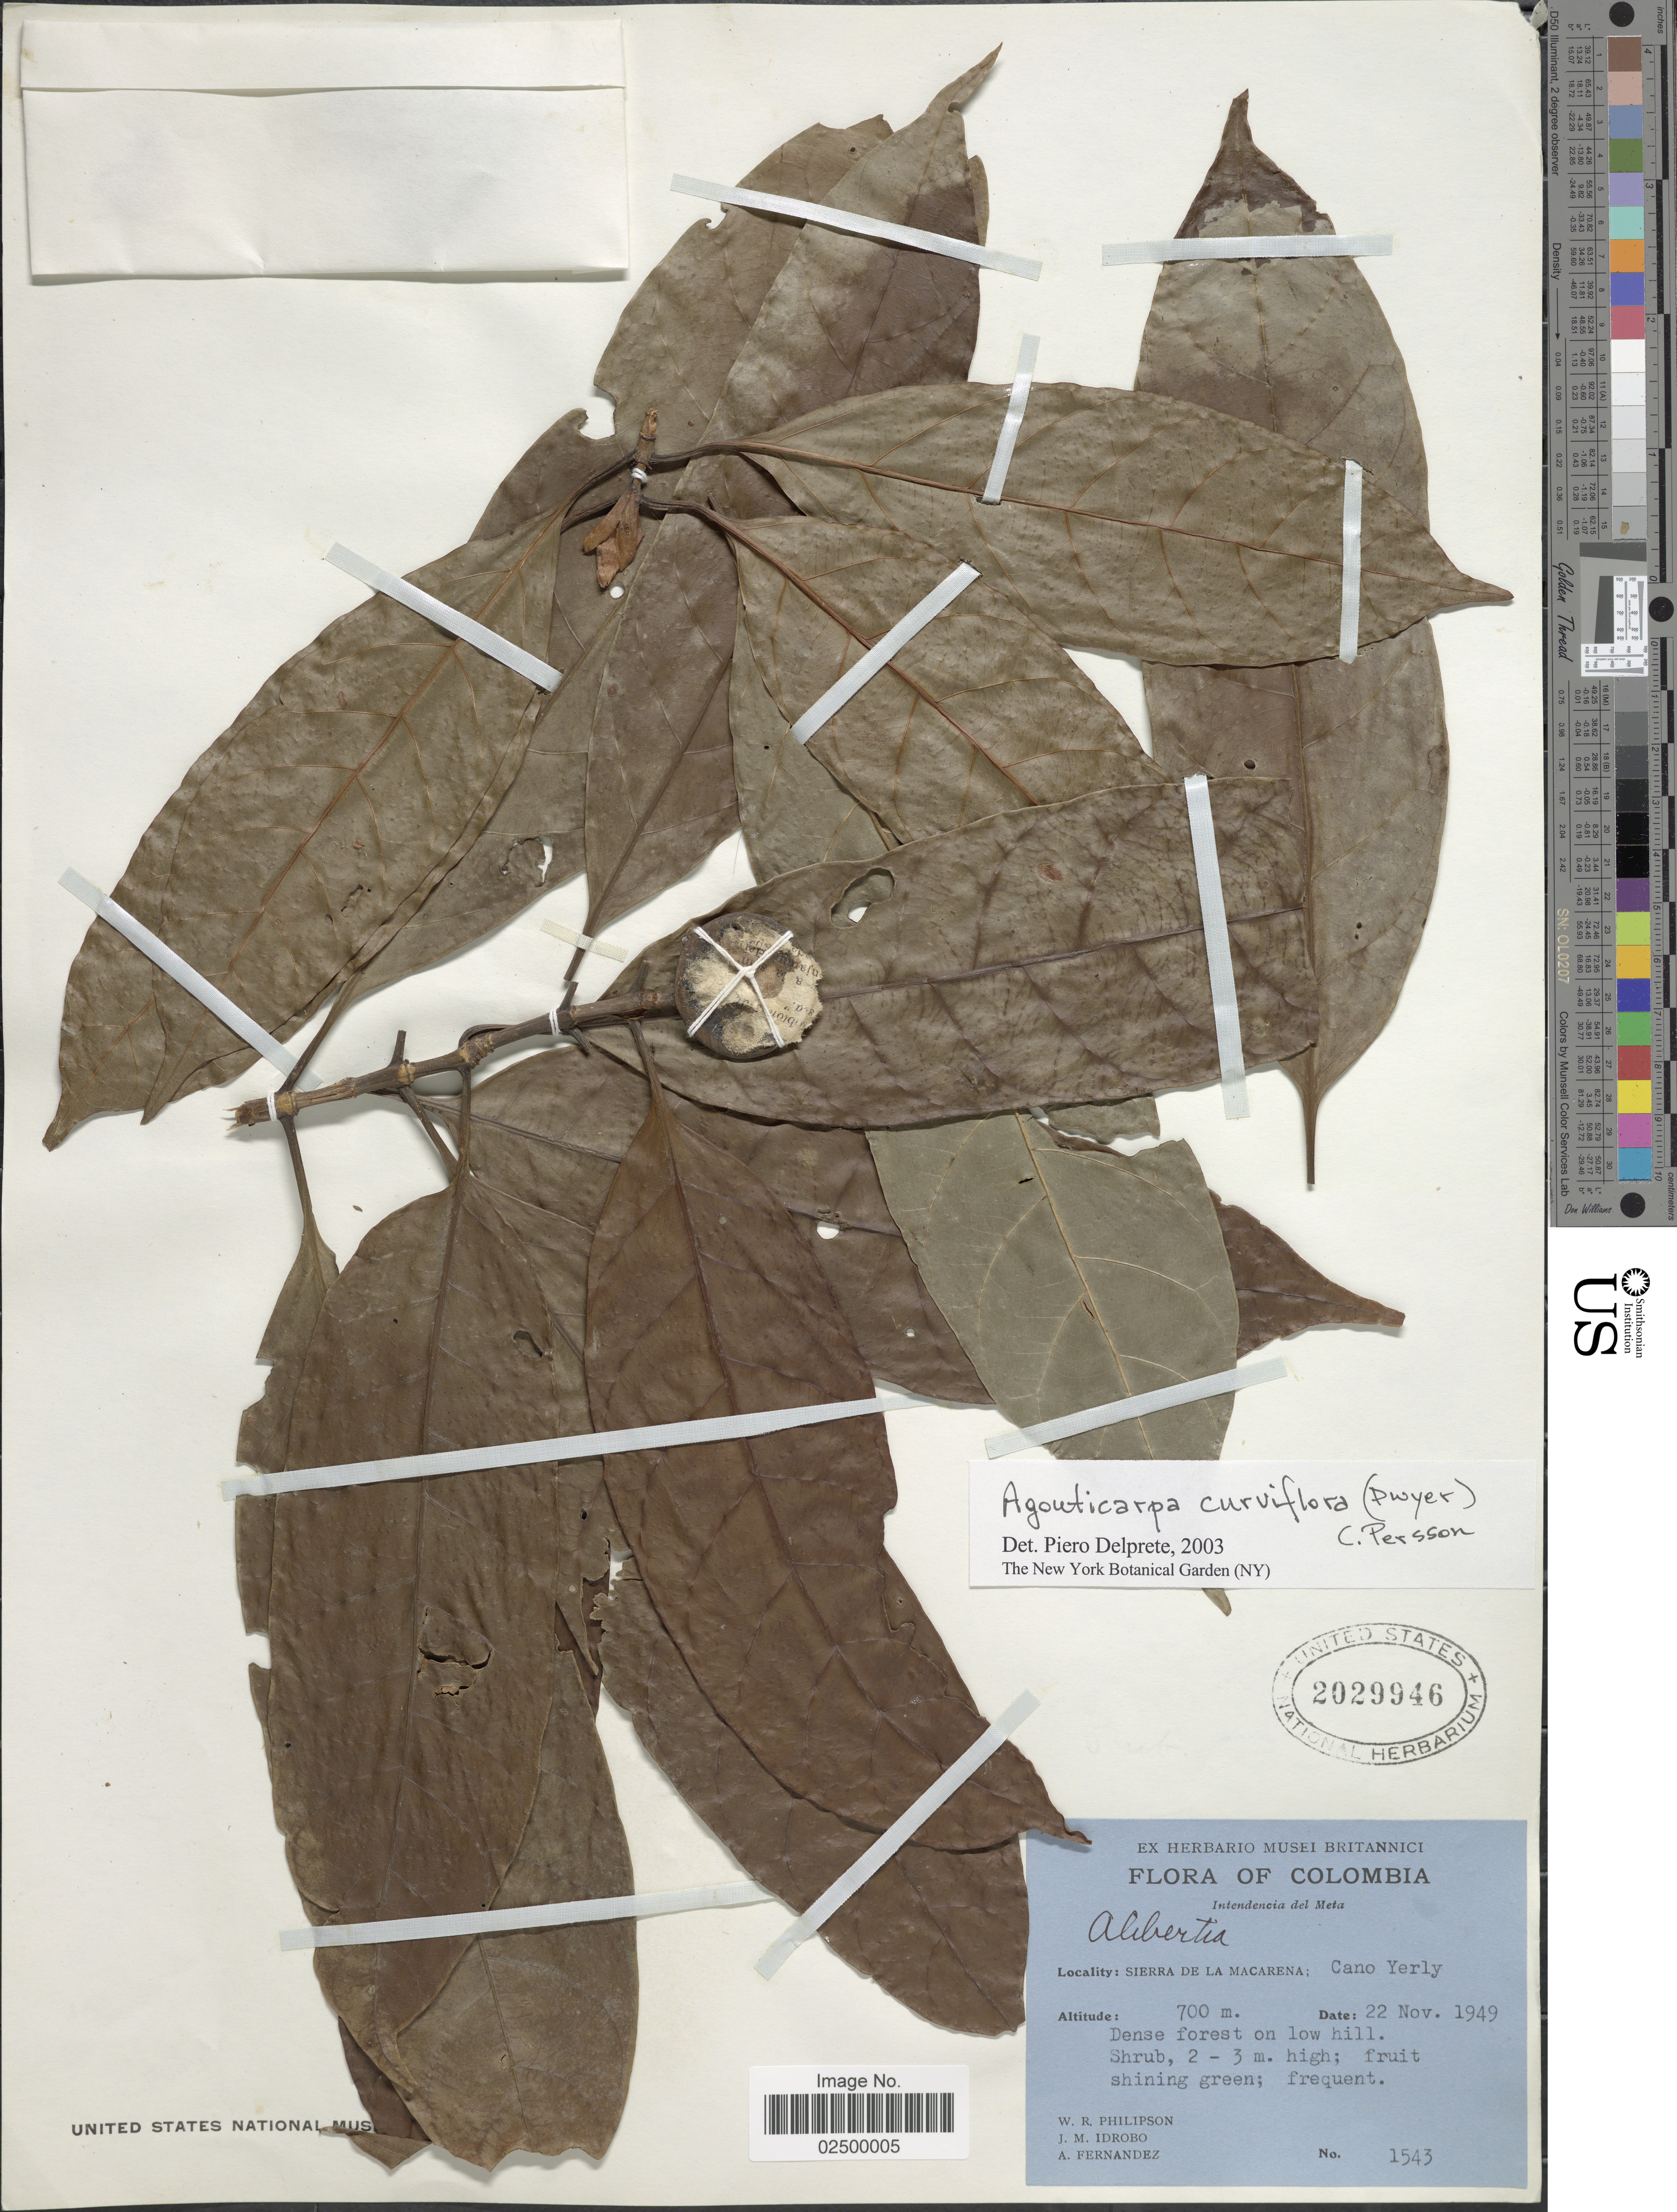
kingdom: Plantae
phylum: Tracheophyta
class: Magnoliopsida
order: Gentianales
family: Rubiaceae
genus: Agouticarpa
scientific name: Agouticarpa curviflora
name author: (Dwyer) C.H. Perss.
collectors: W. R. Philipson, J. M. Idrobo & A. Fernandez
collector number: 1543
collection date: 1949-11-22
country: Colombia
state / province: Meta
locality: Intendencia del Meta, Sierra De La Macarena; Cano Yerly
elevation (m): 700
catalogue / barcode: US 2029946